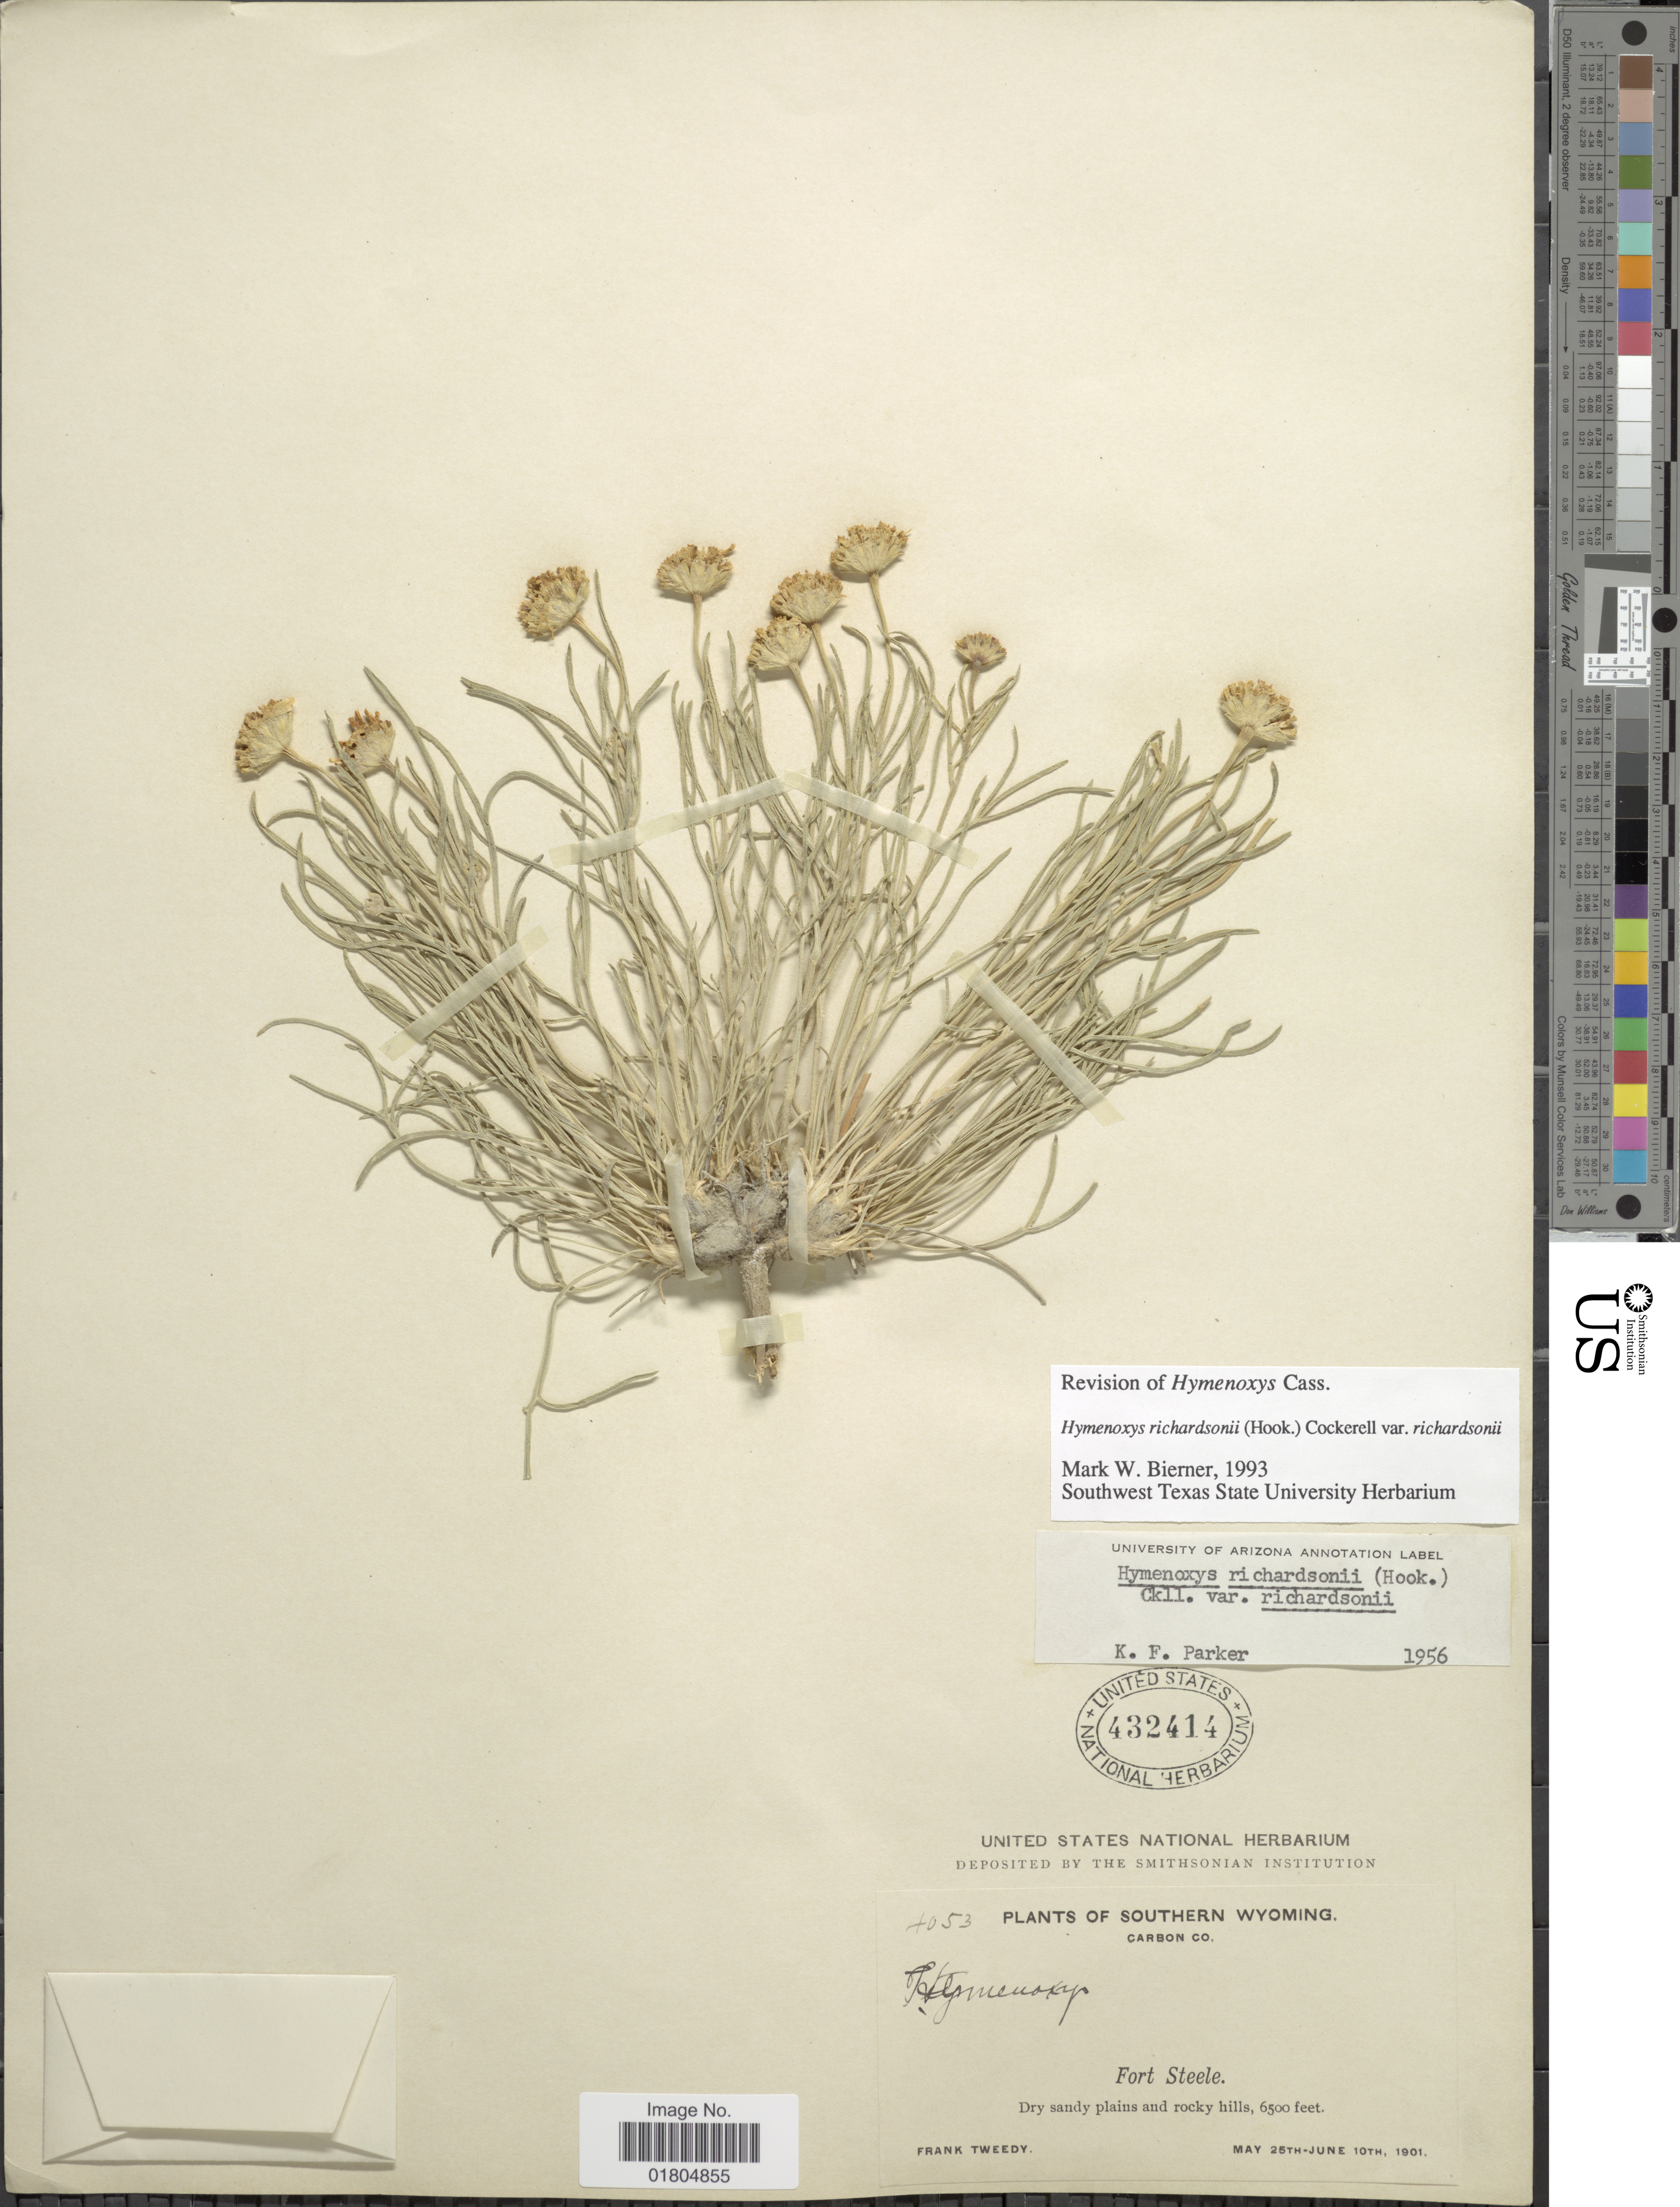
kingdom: Plantae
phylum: Tracheophyta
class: Magnoliopsida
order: Asterales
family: Asteraceae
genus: Hymenoxys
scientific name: Hymenoxys richardsonii var. richardsonii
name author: (Hook.) Cockerell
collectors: F. Tweedy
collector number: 4053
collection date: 1901-05-25/1901-06-10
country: United States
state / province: Wyoming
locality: Southern Wyoming. Carbon Co. Fort Steele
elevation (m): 1981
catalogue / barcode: US 432414